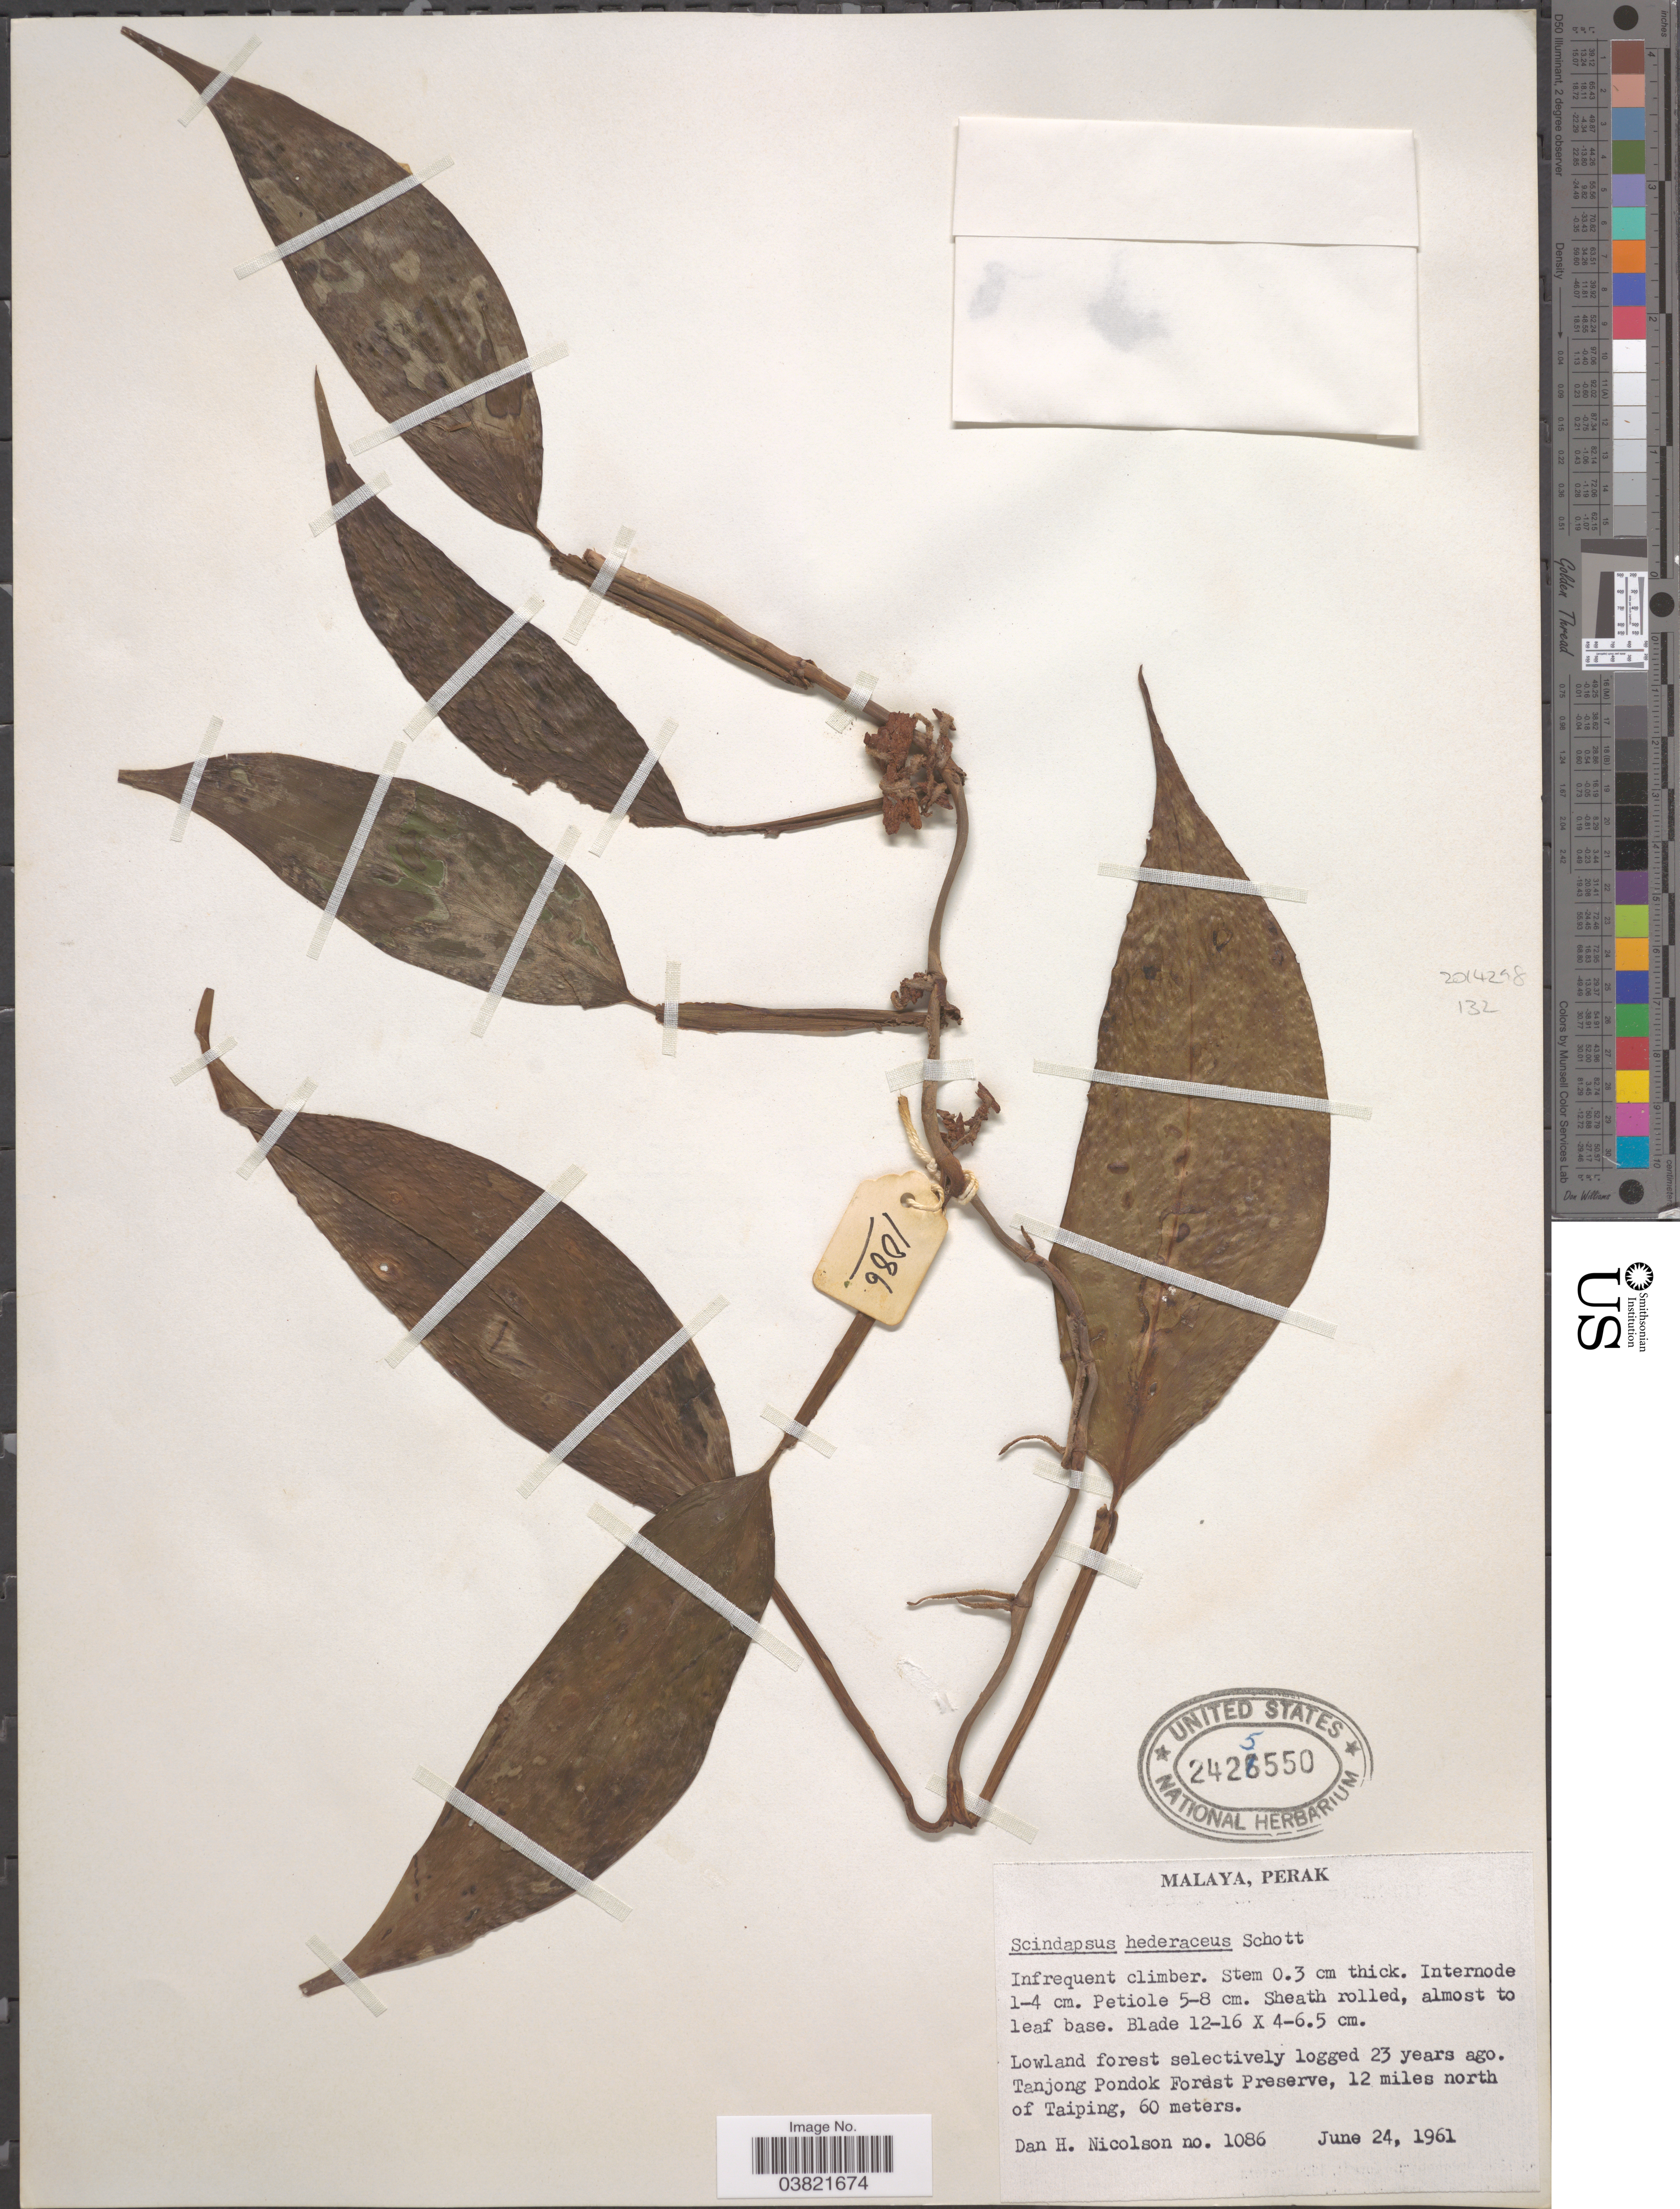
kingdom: Plantae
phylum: Tracheophyta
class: Liliopsida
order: Alismatales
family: Araceae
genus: Scindapsus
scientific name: Scindapsus hederaceus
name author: Miq.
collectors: D. H. Nicolson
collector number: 1086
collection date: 1961-06-24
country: Malaysia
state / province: Perak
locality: Malaya. Lowland forest selectively logged 23 years ago. Tanjong Pondok Forest Preserve, 12 miles north of Taiping.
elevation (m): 60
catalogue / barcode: US 2425550